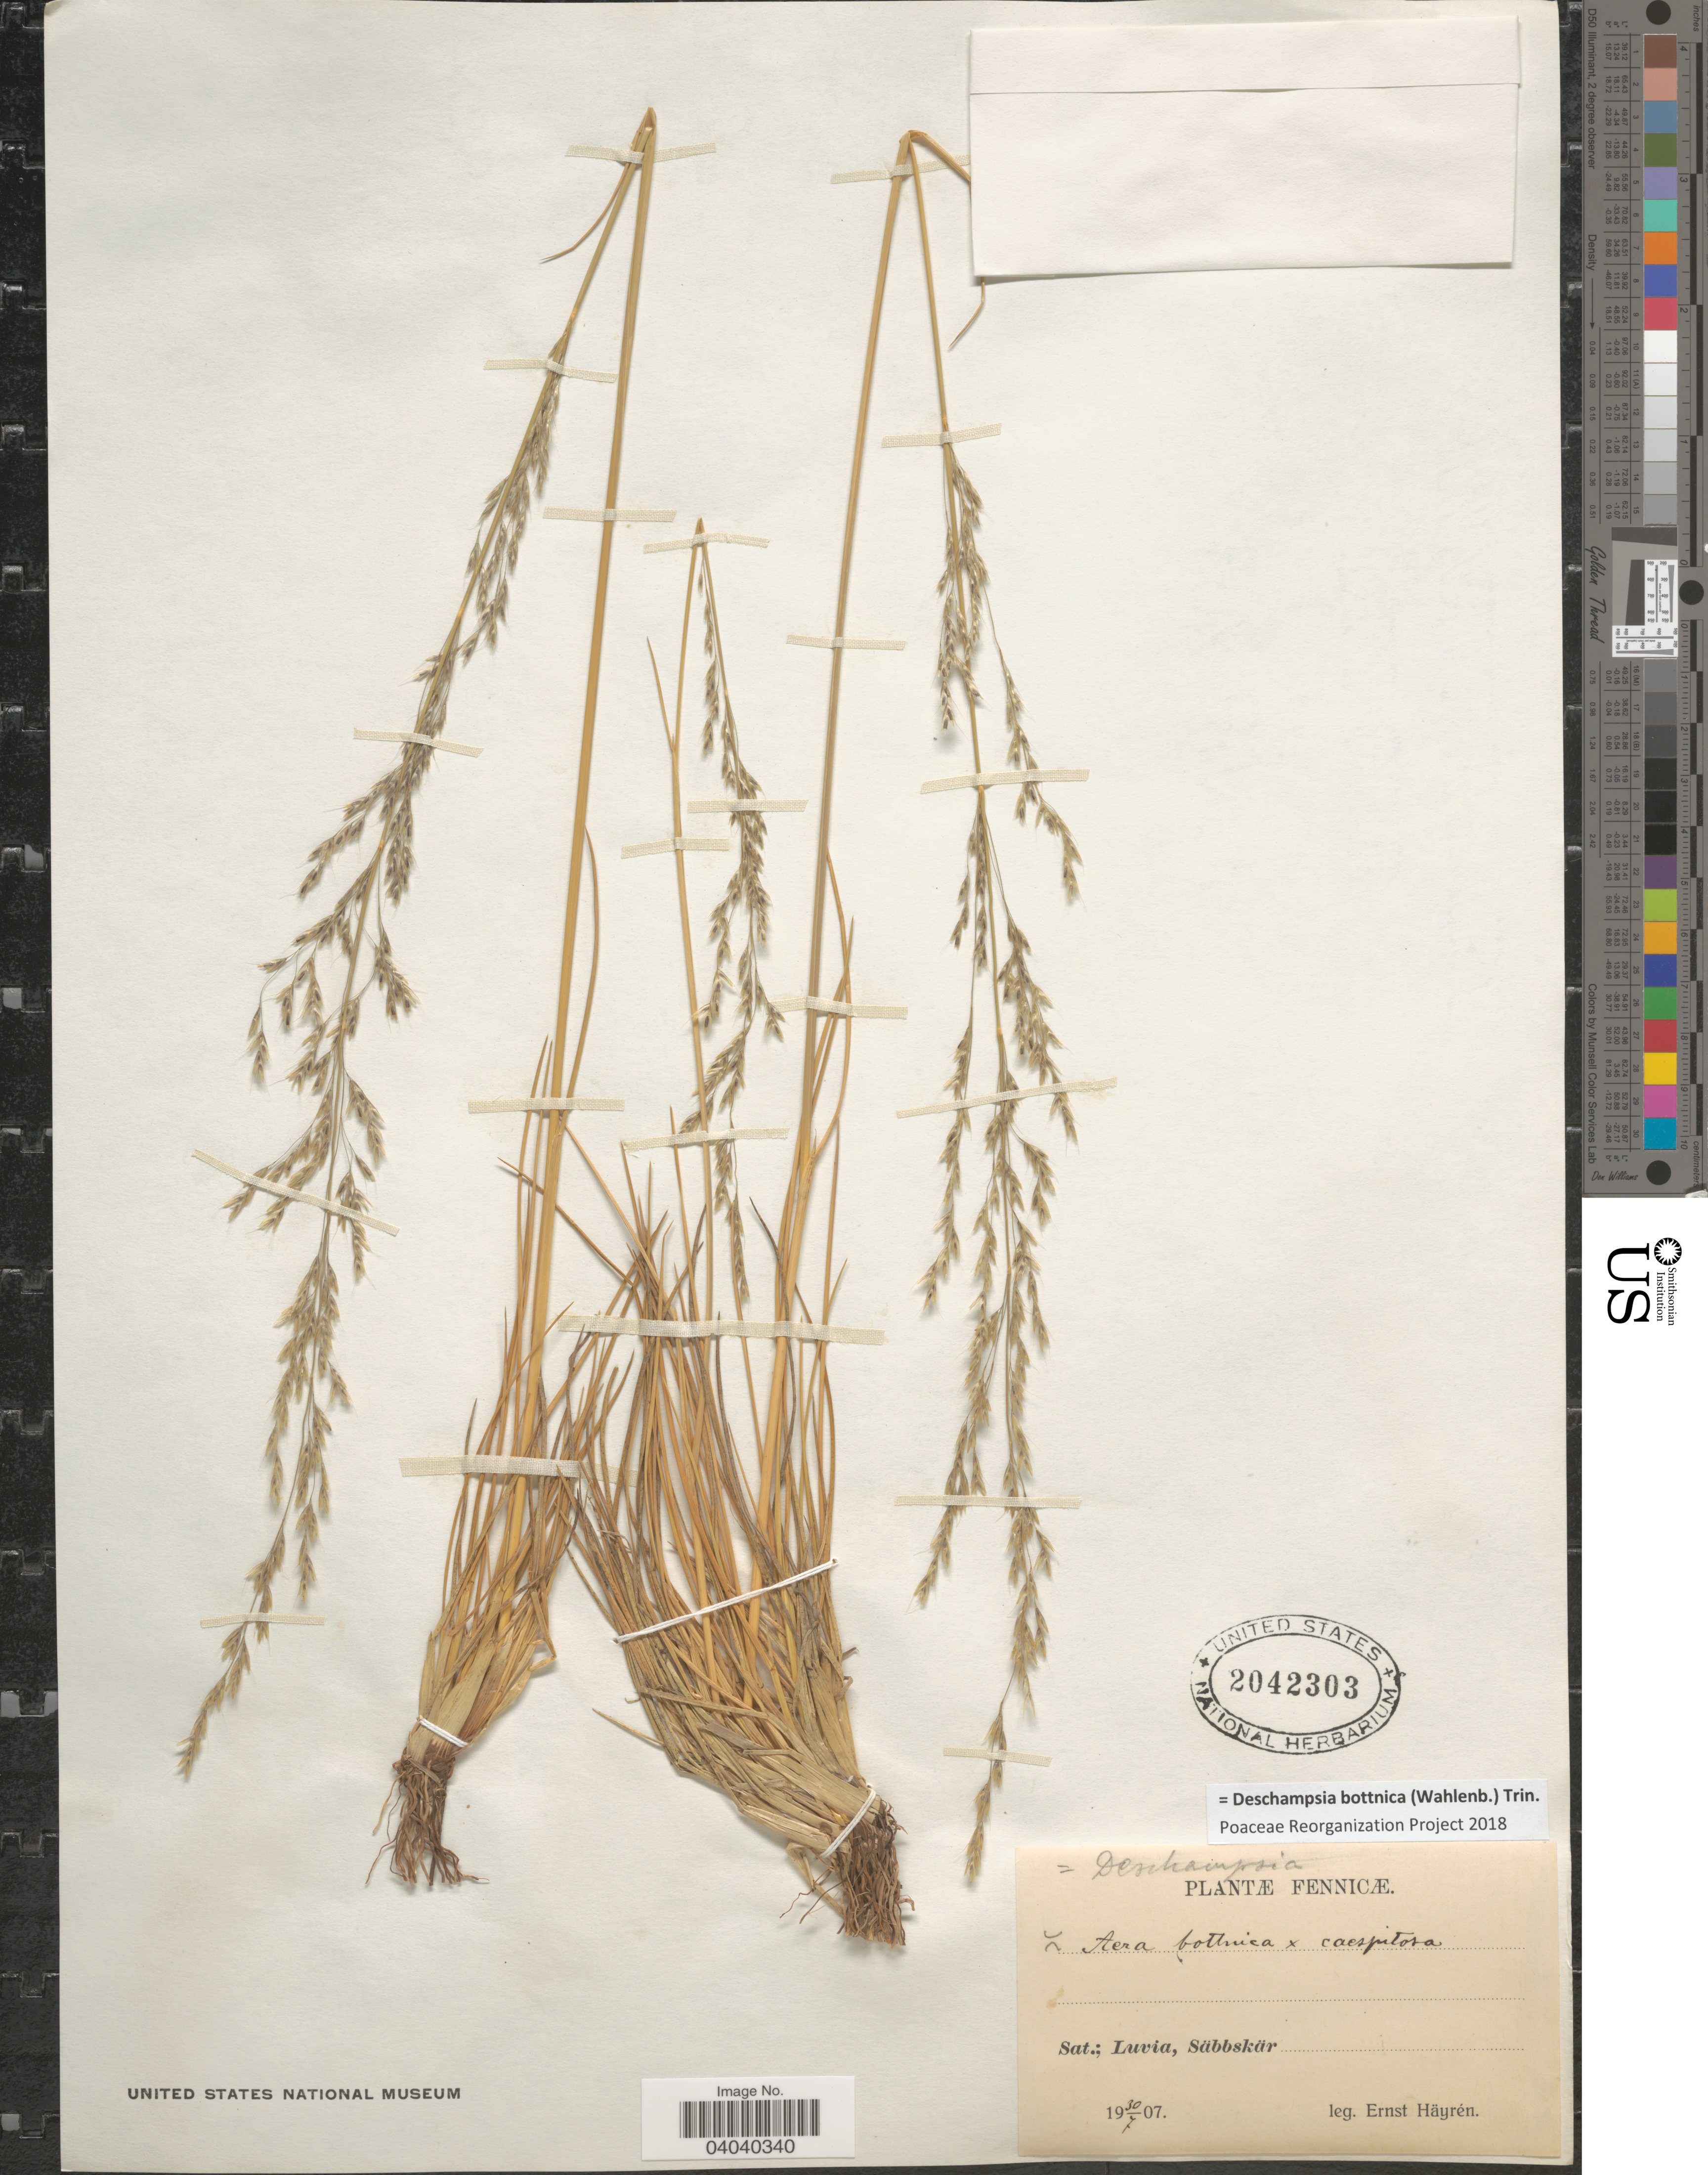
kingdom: Plantae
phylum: Tracheophyta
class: Liliopsida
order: Poales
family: Poaceae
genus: Deschampsia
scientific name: Deschampsia bottnica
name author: (Wahlenb.) Trin.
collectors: E. Hayren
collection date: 1907-07-30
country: Finland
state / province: Satakunta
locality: Fennicæ. Sat.; Luvia, Säbbskär.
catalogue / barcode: US 2042303